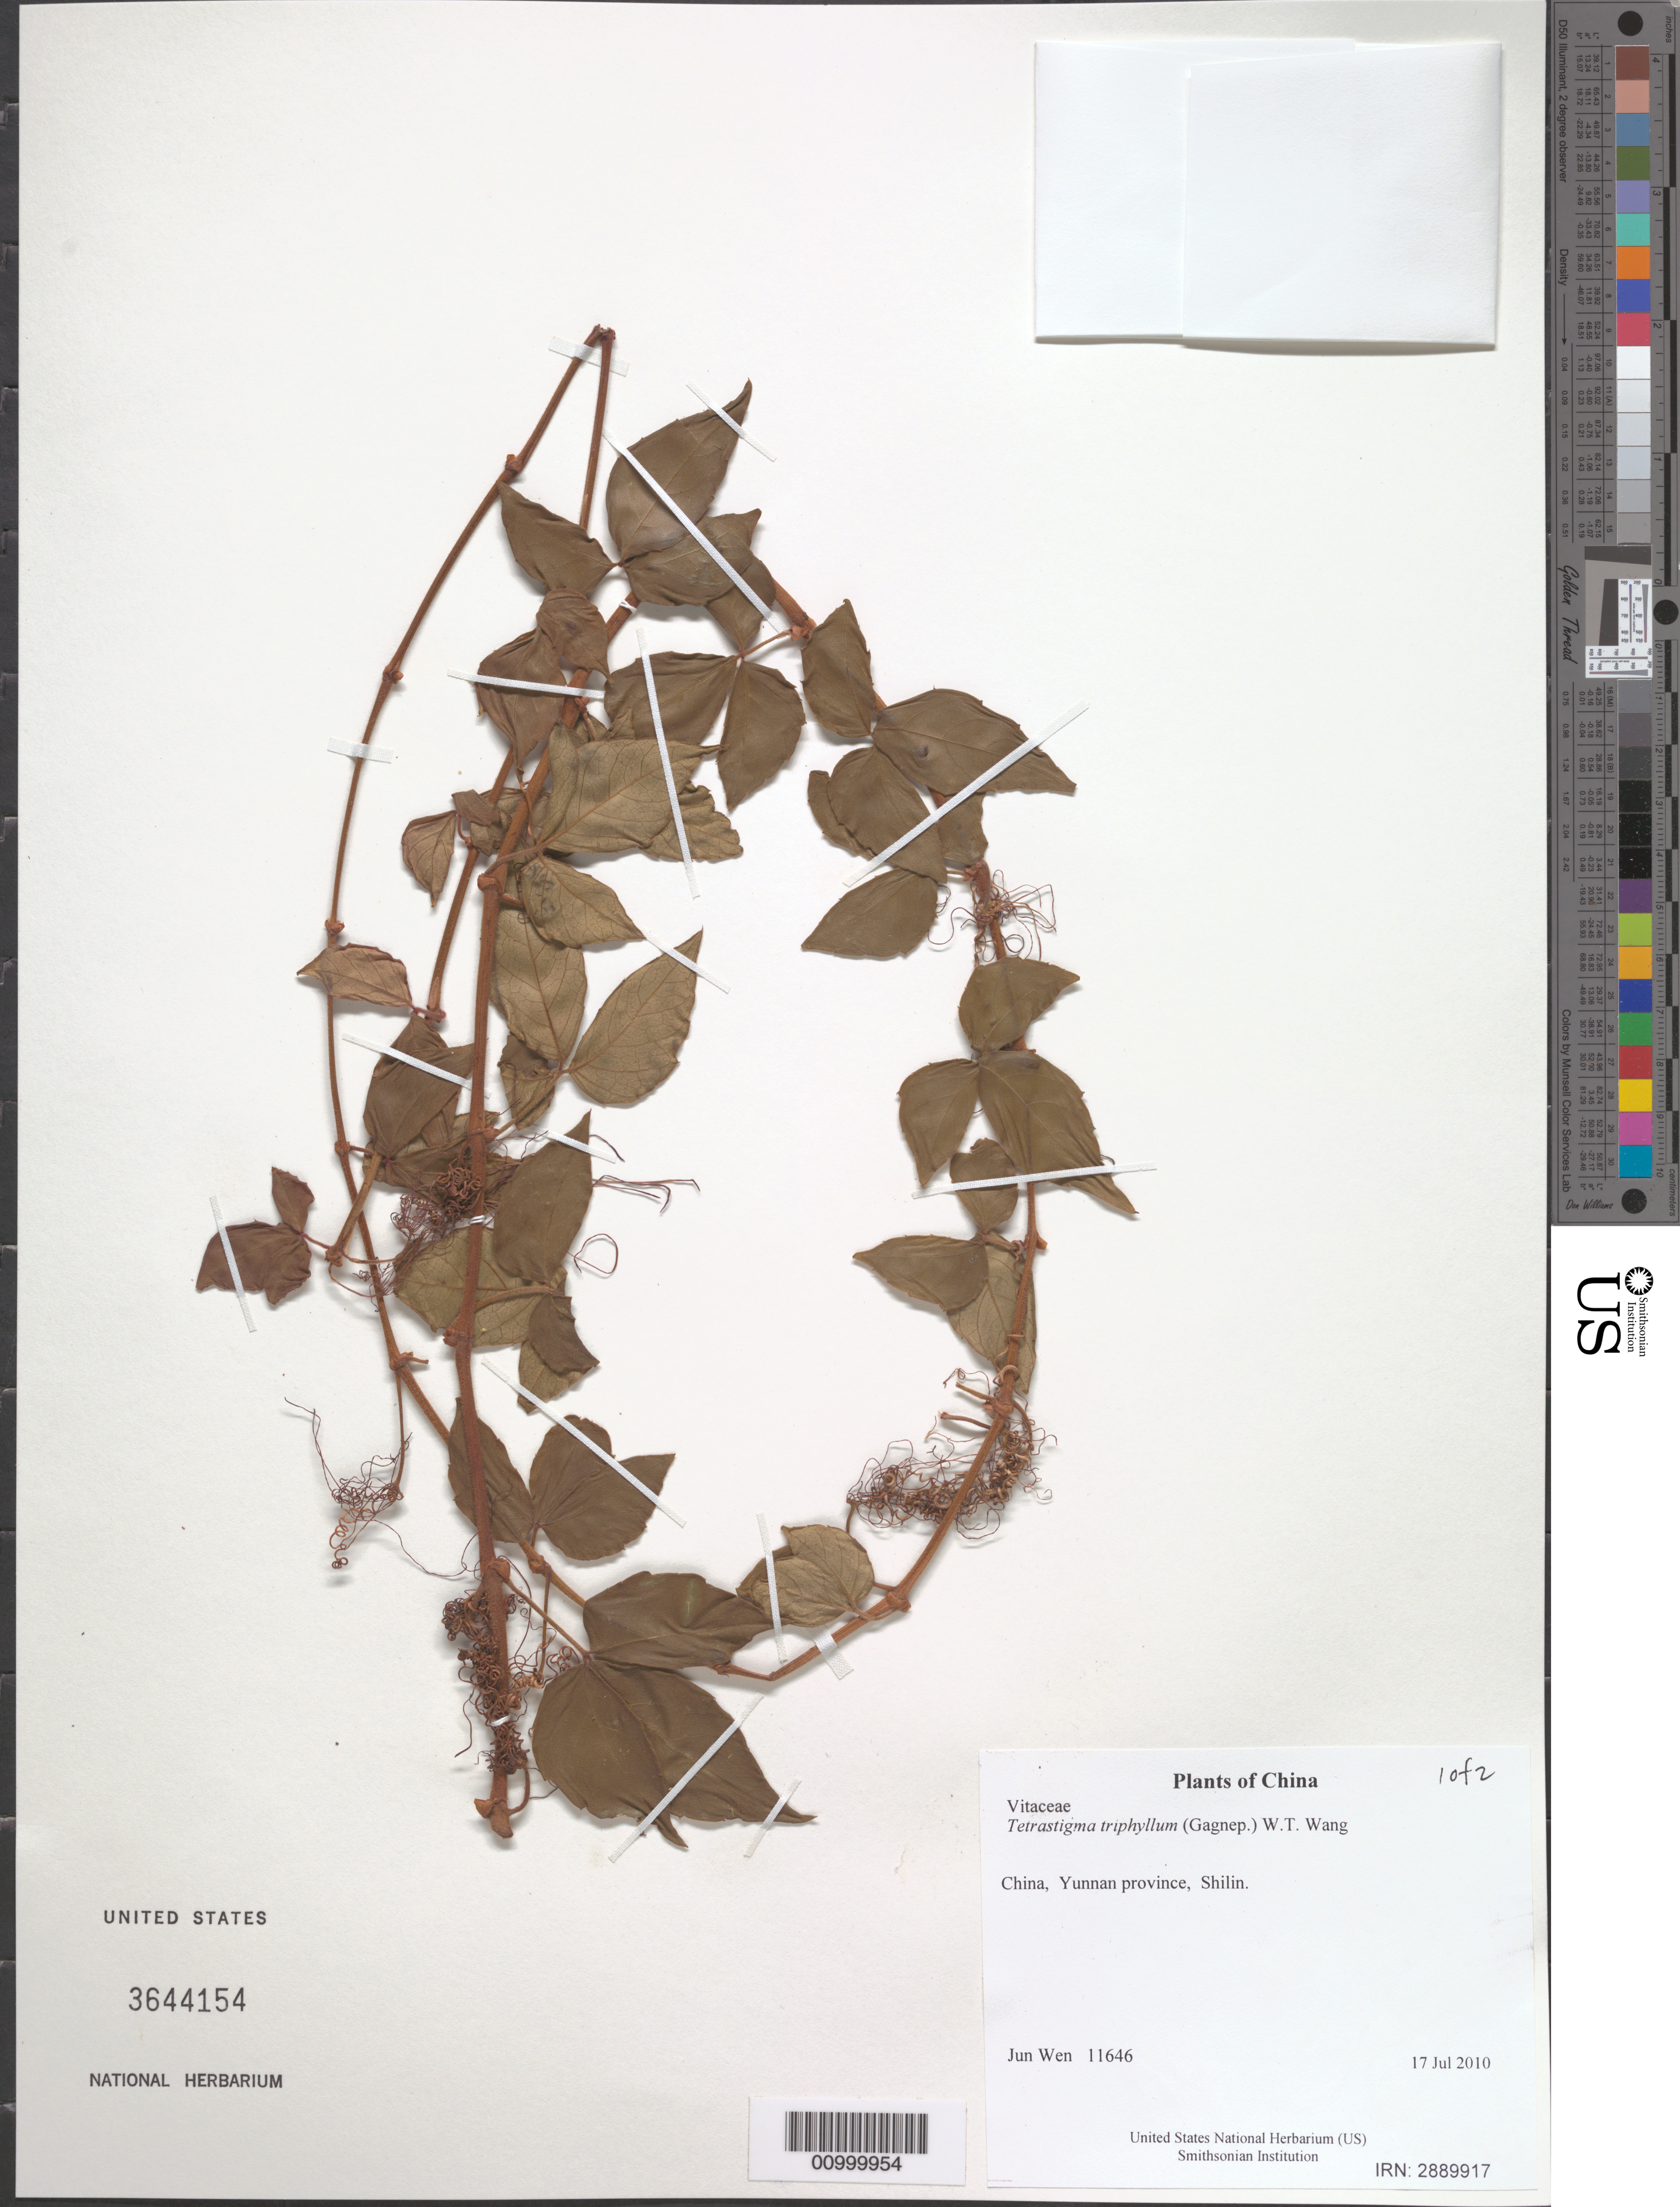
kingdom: Plantae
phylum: Tracheophyta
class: Magnoliopsida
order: Vitales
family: Vitaceae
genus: Tetrastigma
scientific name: Tetrastigma triphyllum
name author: (Gagnep.) W.T. Wang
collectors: J. Wen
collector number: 11646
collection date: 2010-07-17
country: China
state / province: Yunnan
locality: Shilin.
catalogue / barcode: US 3644154